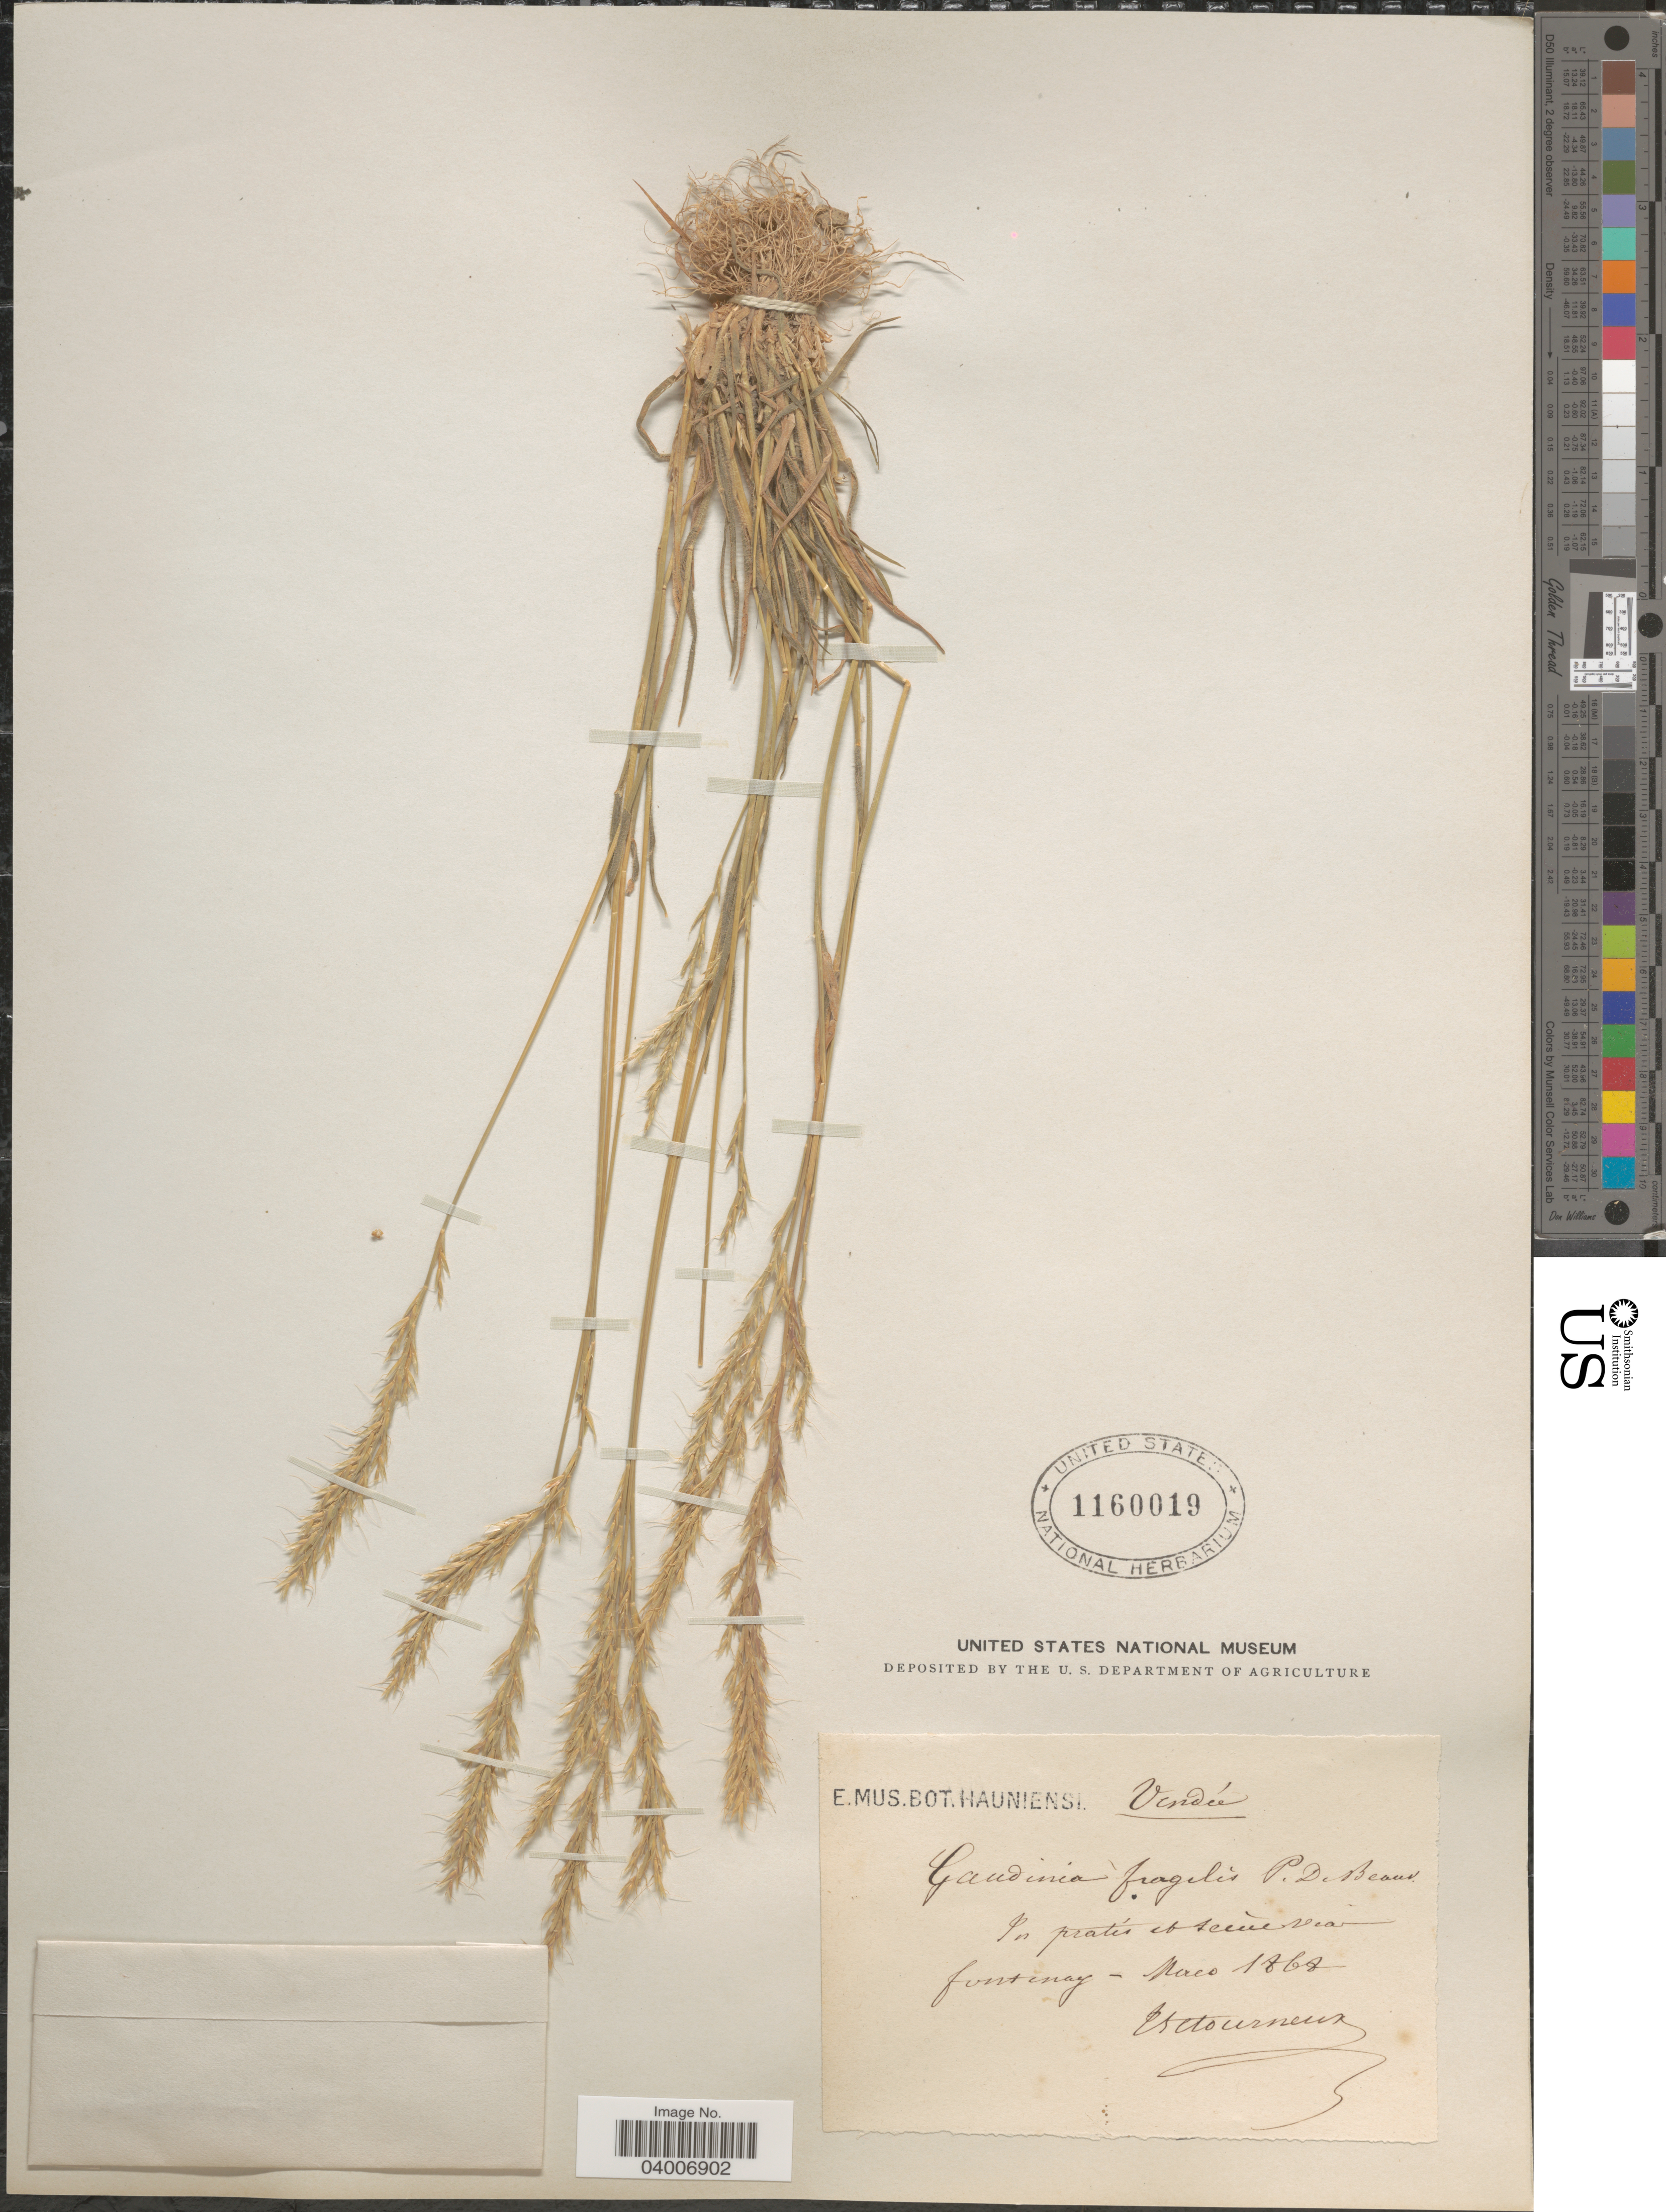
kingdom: Plantae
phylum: Tracheophyta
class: Liliopsida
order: Poales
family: Poaceae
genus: Gaudinia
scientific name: Gaudinia fragilis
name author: (L.) P. Beauv.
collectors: Esttourneux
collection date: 1868-03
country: France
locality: Vendée.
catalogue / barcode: US 1160019